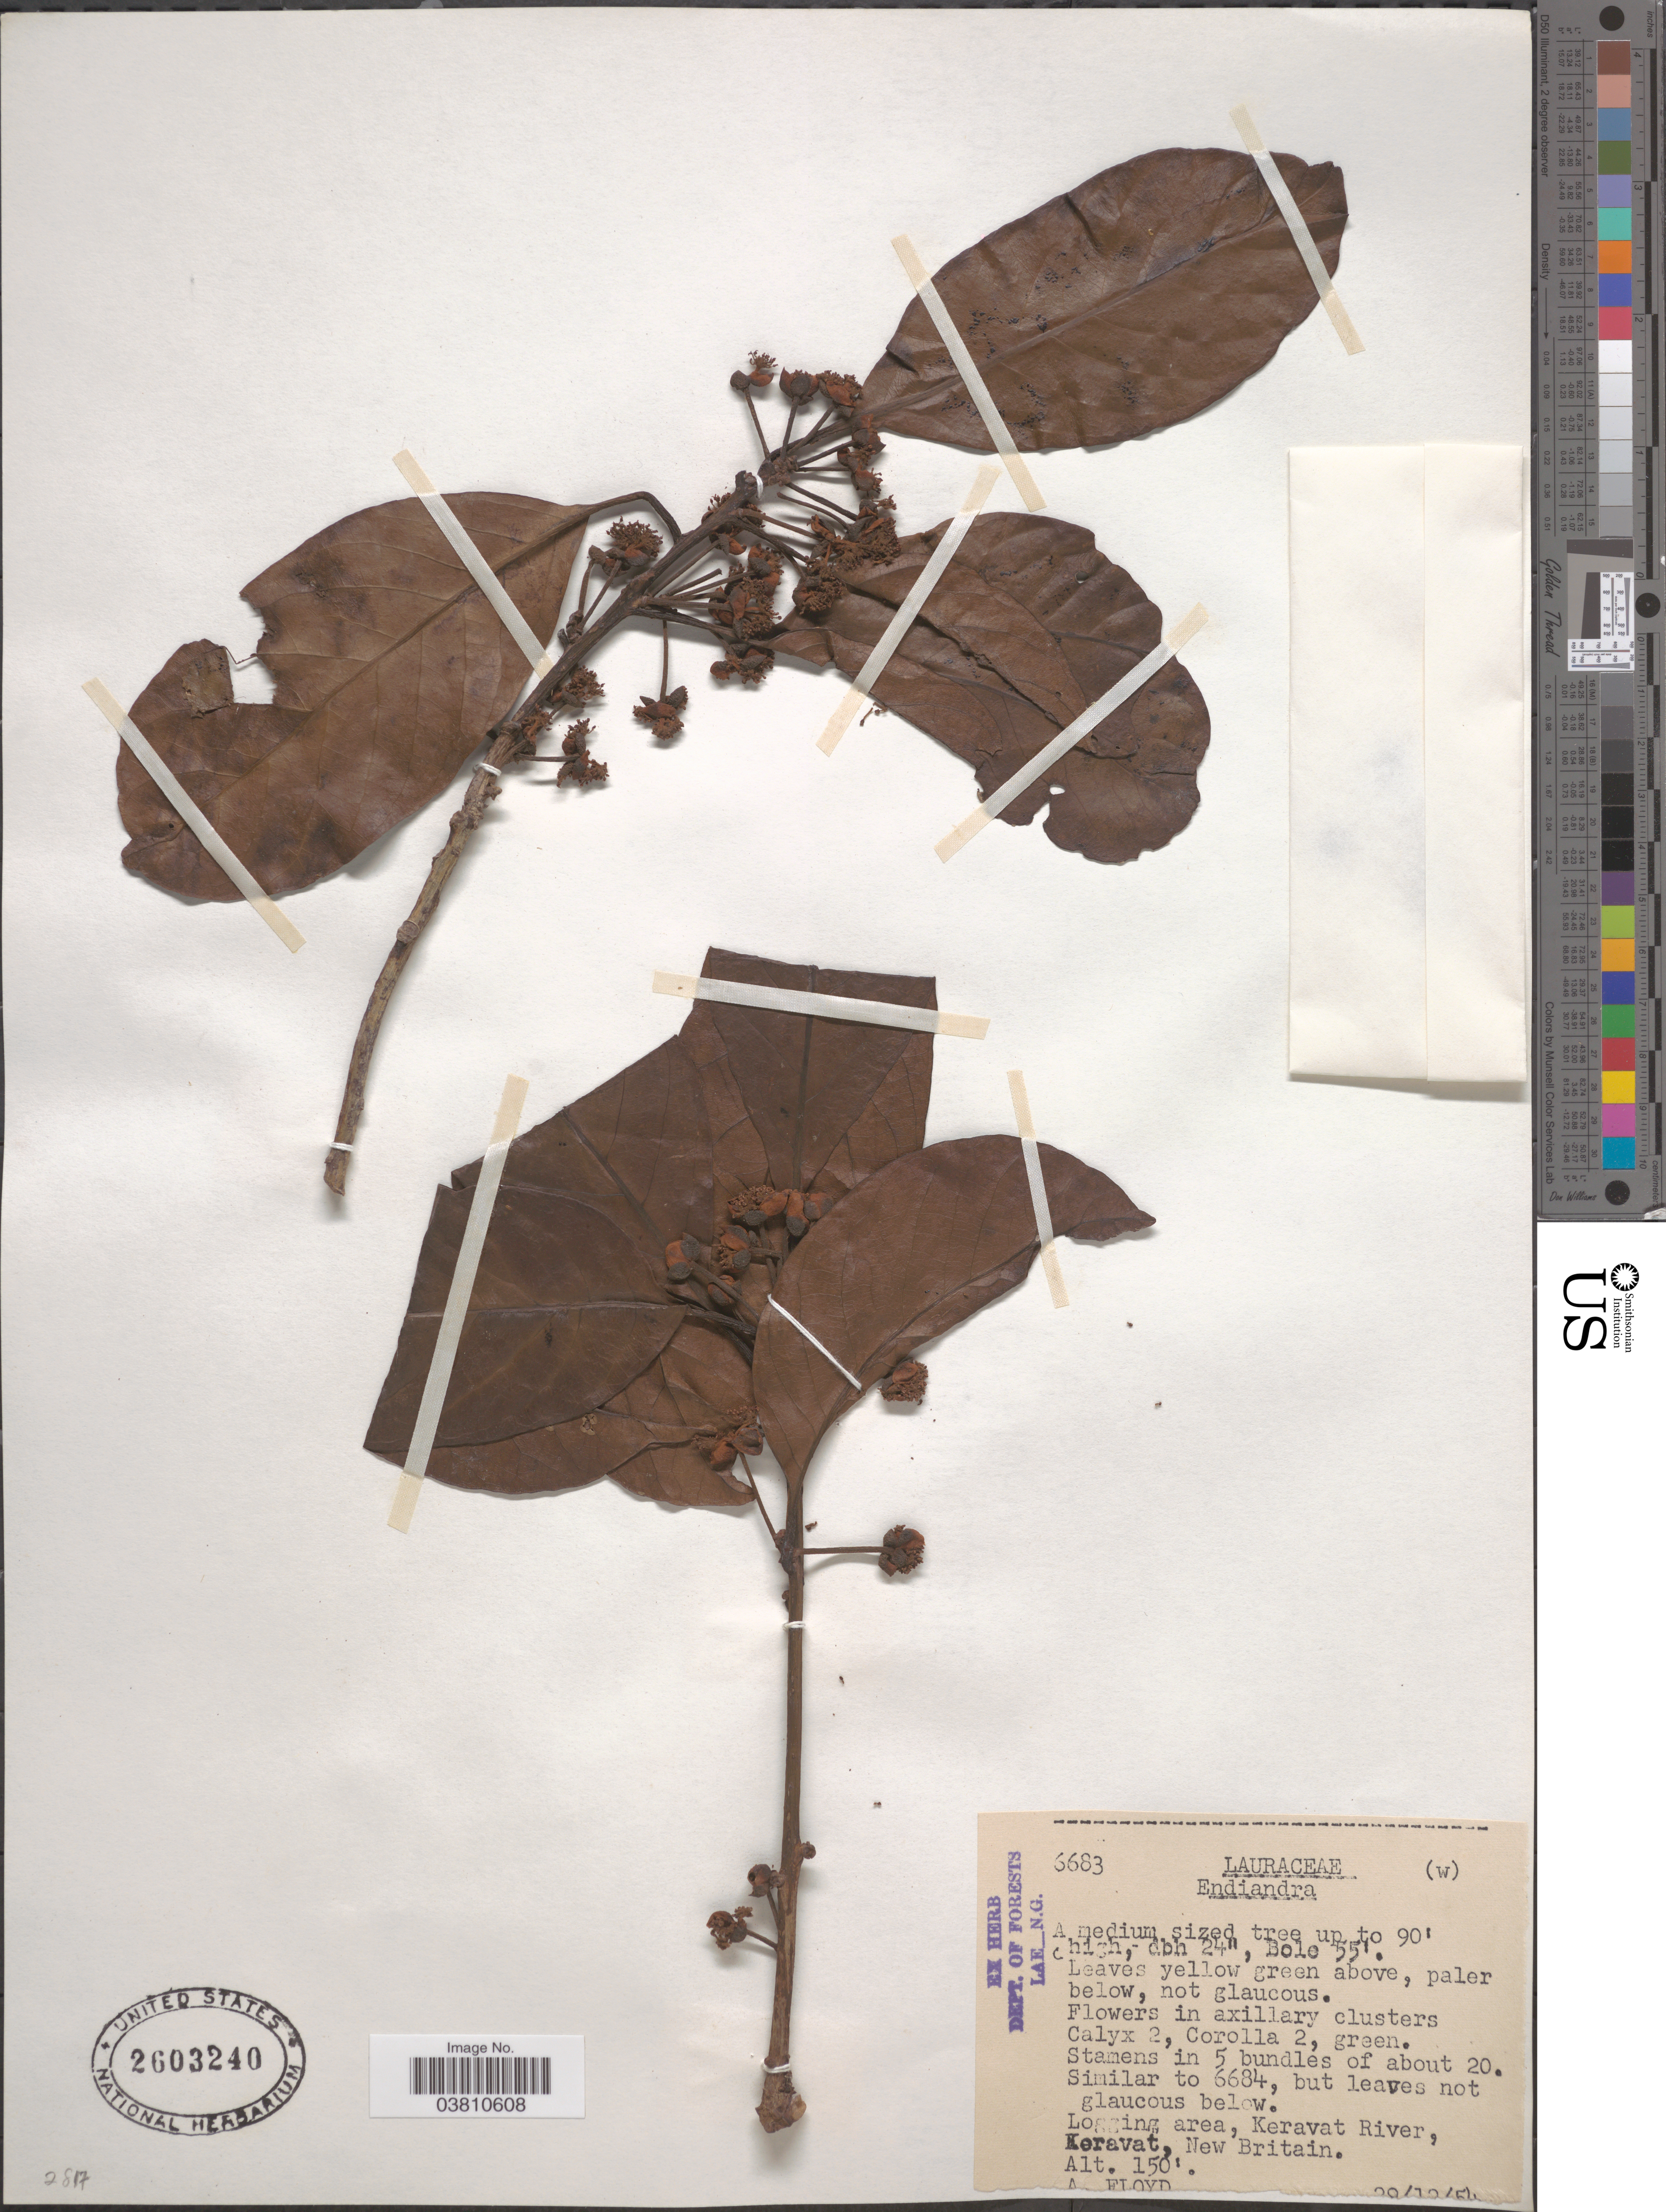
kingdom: Plantae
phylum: Tracheophyta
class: Magnoliopsida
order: Laurales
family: Lauraceae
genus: Endiandra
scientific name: Endiandra sp.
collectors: A. Floyd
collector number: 6683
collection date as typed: Transcribed d/m/y: 28/10/54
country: Papua New Guinea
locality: Logging area, Keravat River, Keravat, New Britain.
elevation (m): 46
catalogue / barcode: US 2603240